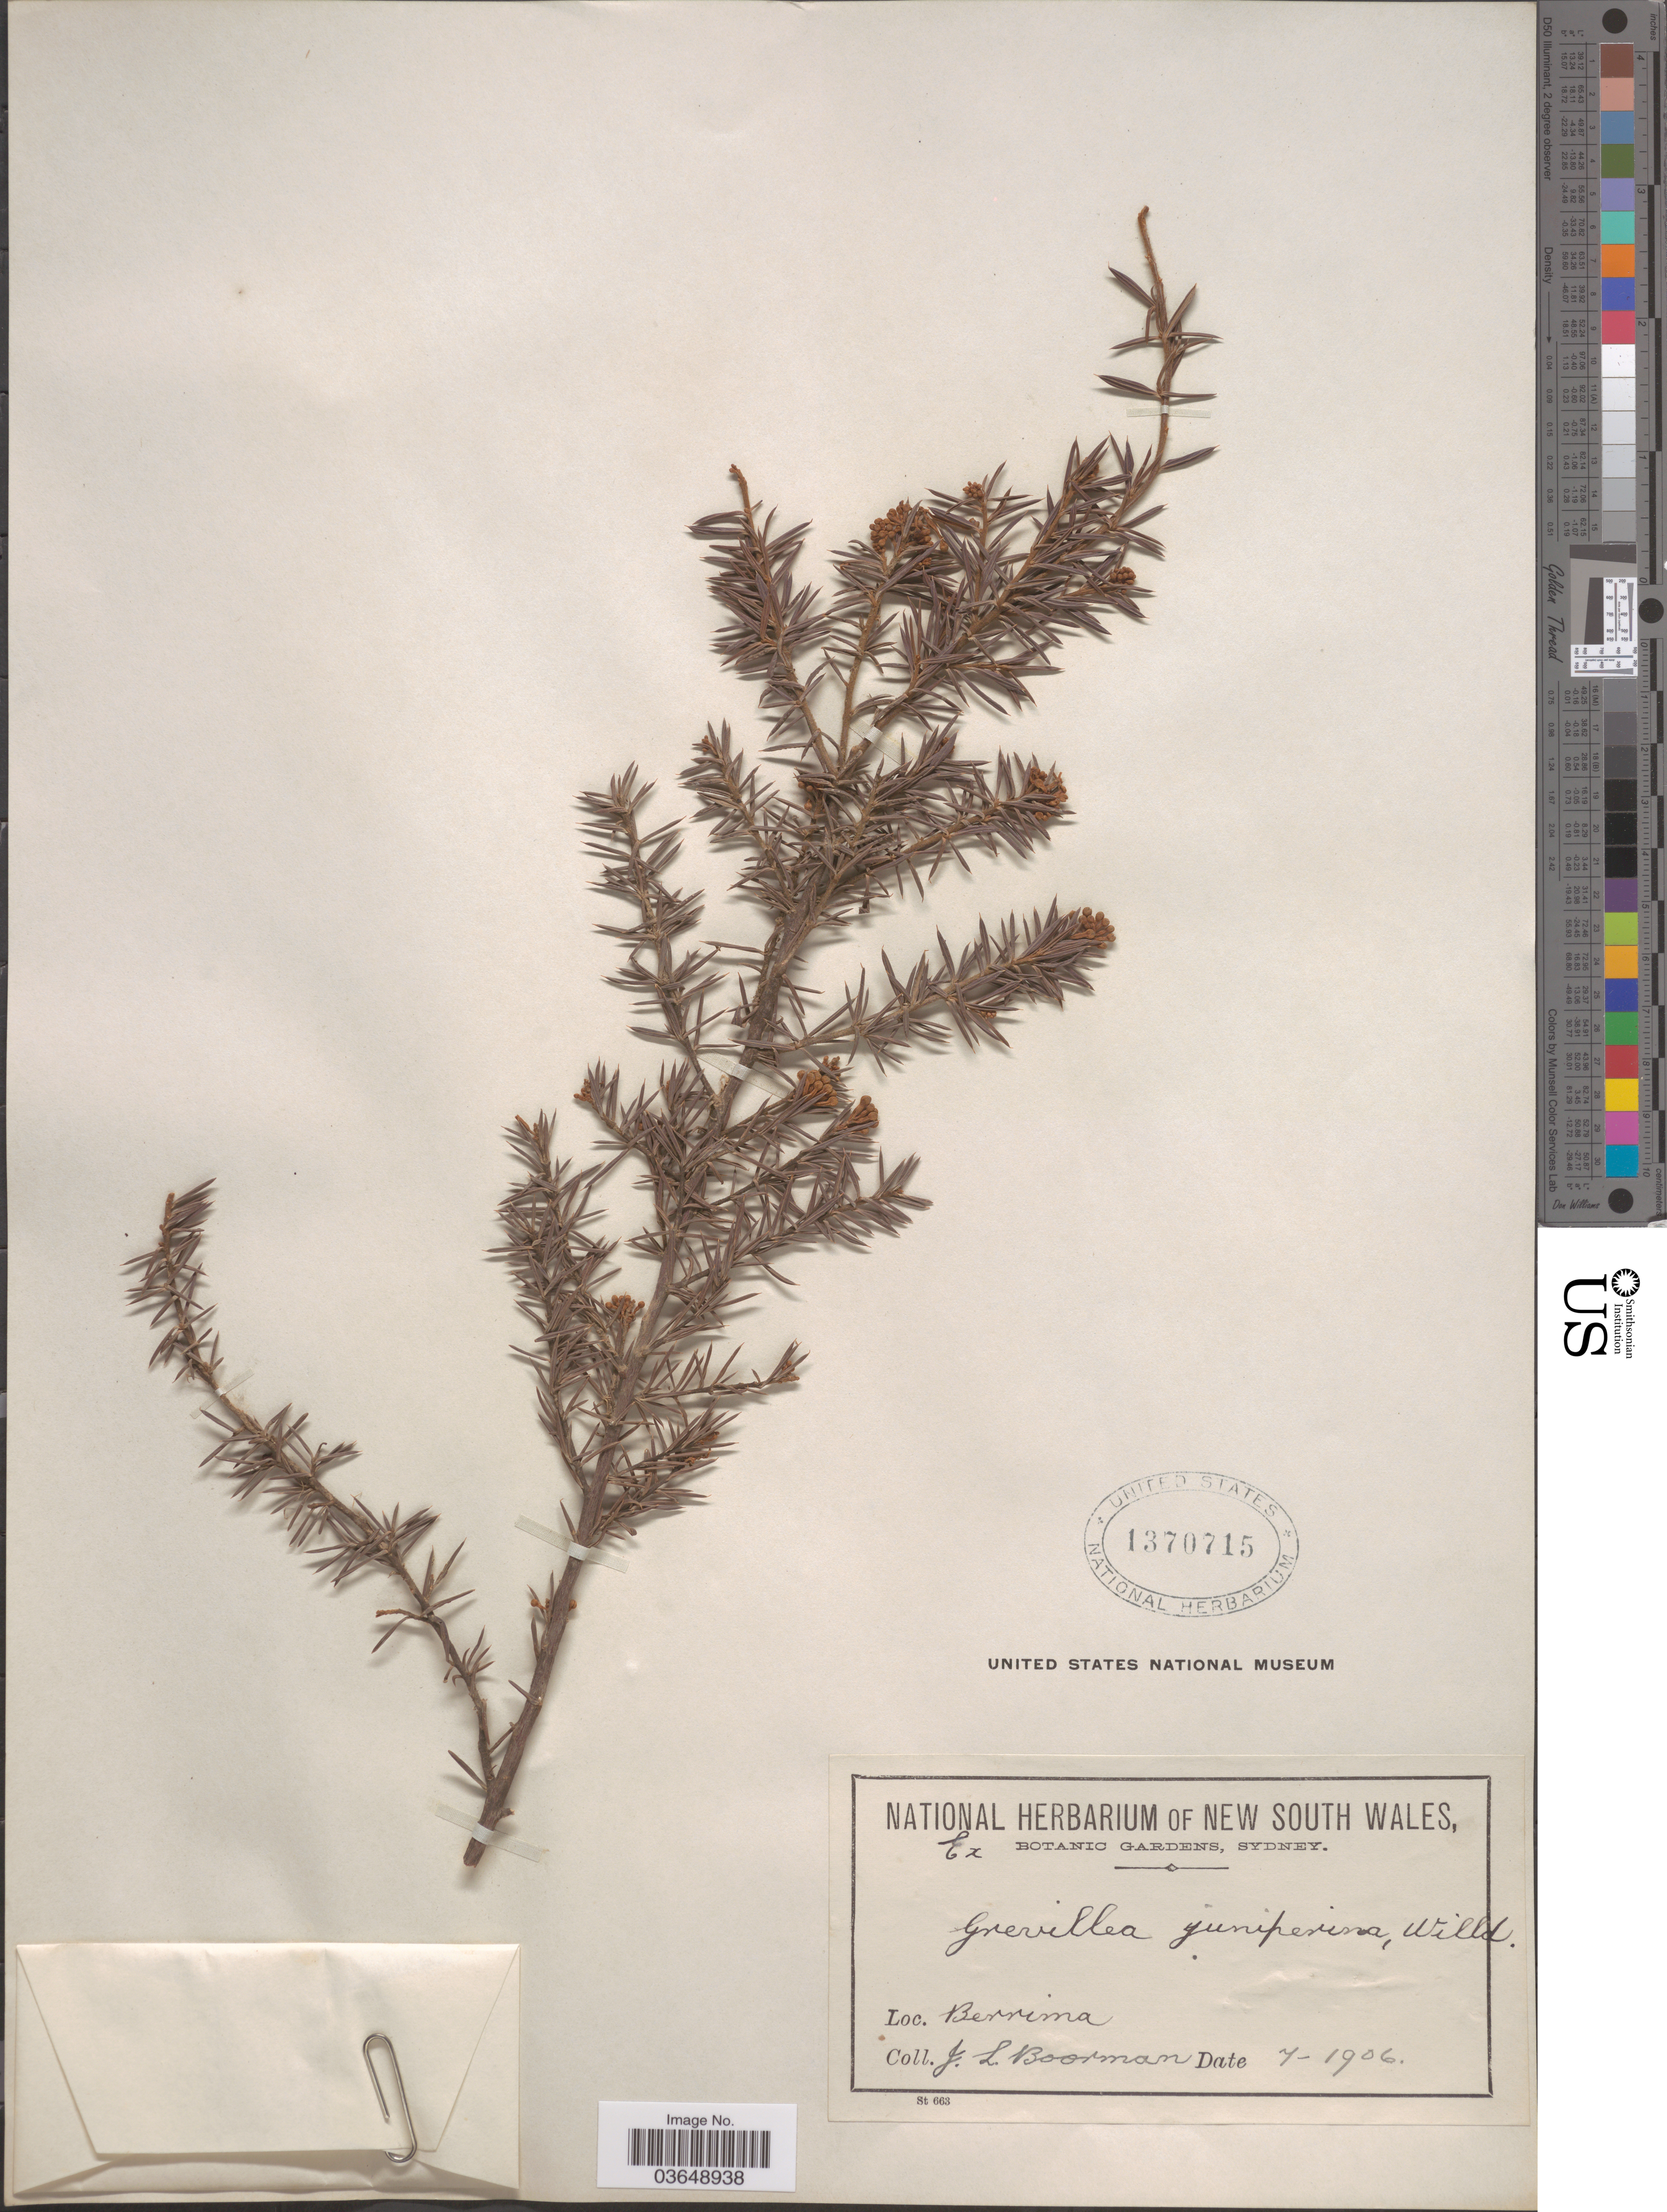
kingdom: Plantae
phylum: Tracheophyta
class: Magnoliopsida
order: Proteales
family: Proteaceae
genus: Grevillea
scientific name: Grevillea juniperina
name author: R. Br.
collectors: J. Boorman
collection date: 1906-07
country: Australia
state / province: New South Wales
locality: Berrima.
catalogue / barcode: US 1370715